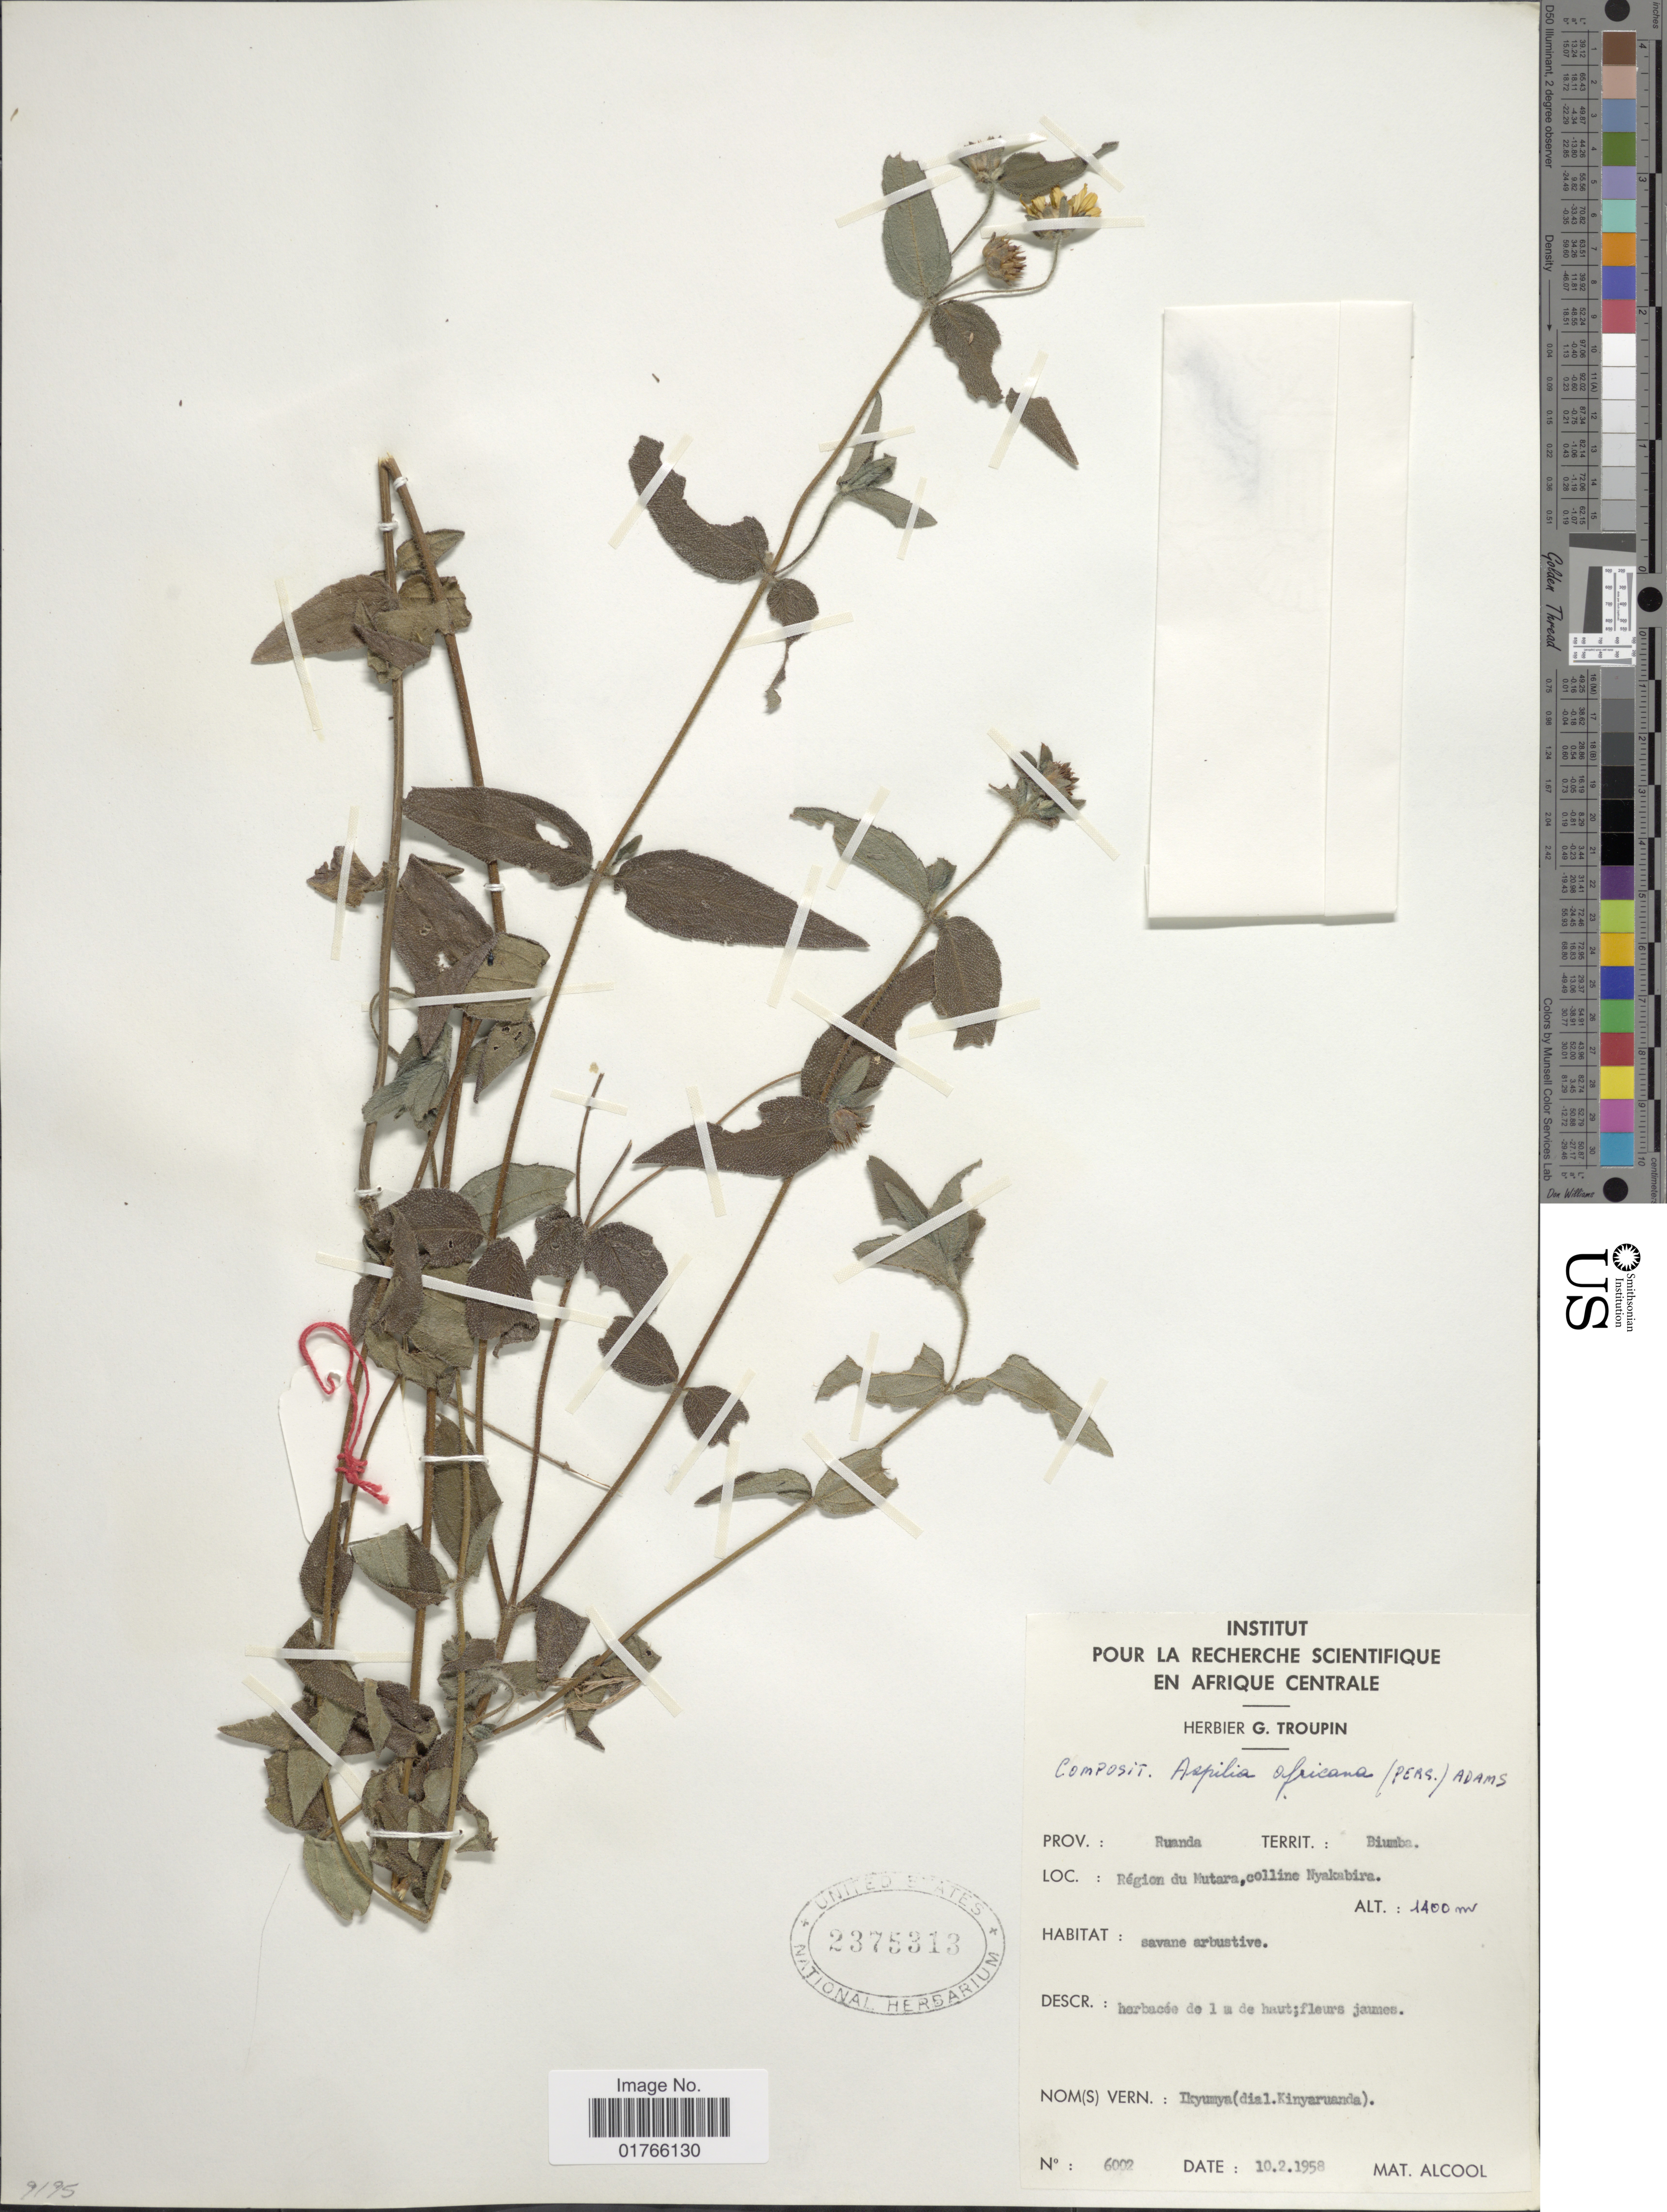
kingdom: Plantae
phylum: Tracheophyta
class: Magnoliopsida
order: Asterales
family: Asteraceae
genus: Aspilia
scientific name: Aspilia africana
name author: (Pers.) C.D. Adams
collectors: ex herb. G. Troupin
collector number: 6002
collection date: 1958-02-10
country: Rwanda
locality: Biumba, Region du Mutara, colline Nyakabira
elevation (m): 1400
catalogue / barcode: US 2375313